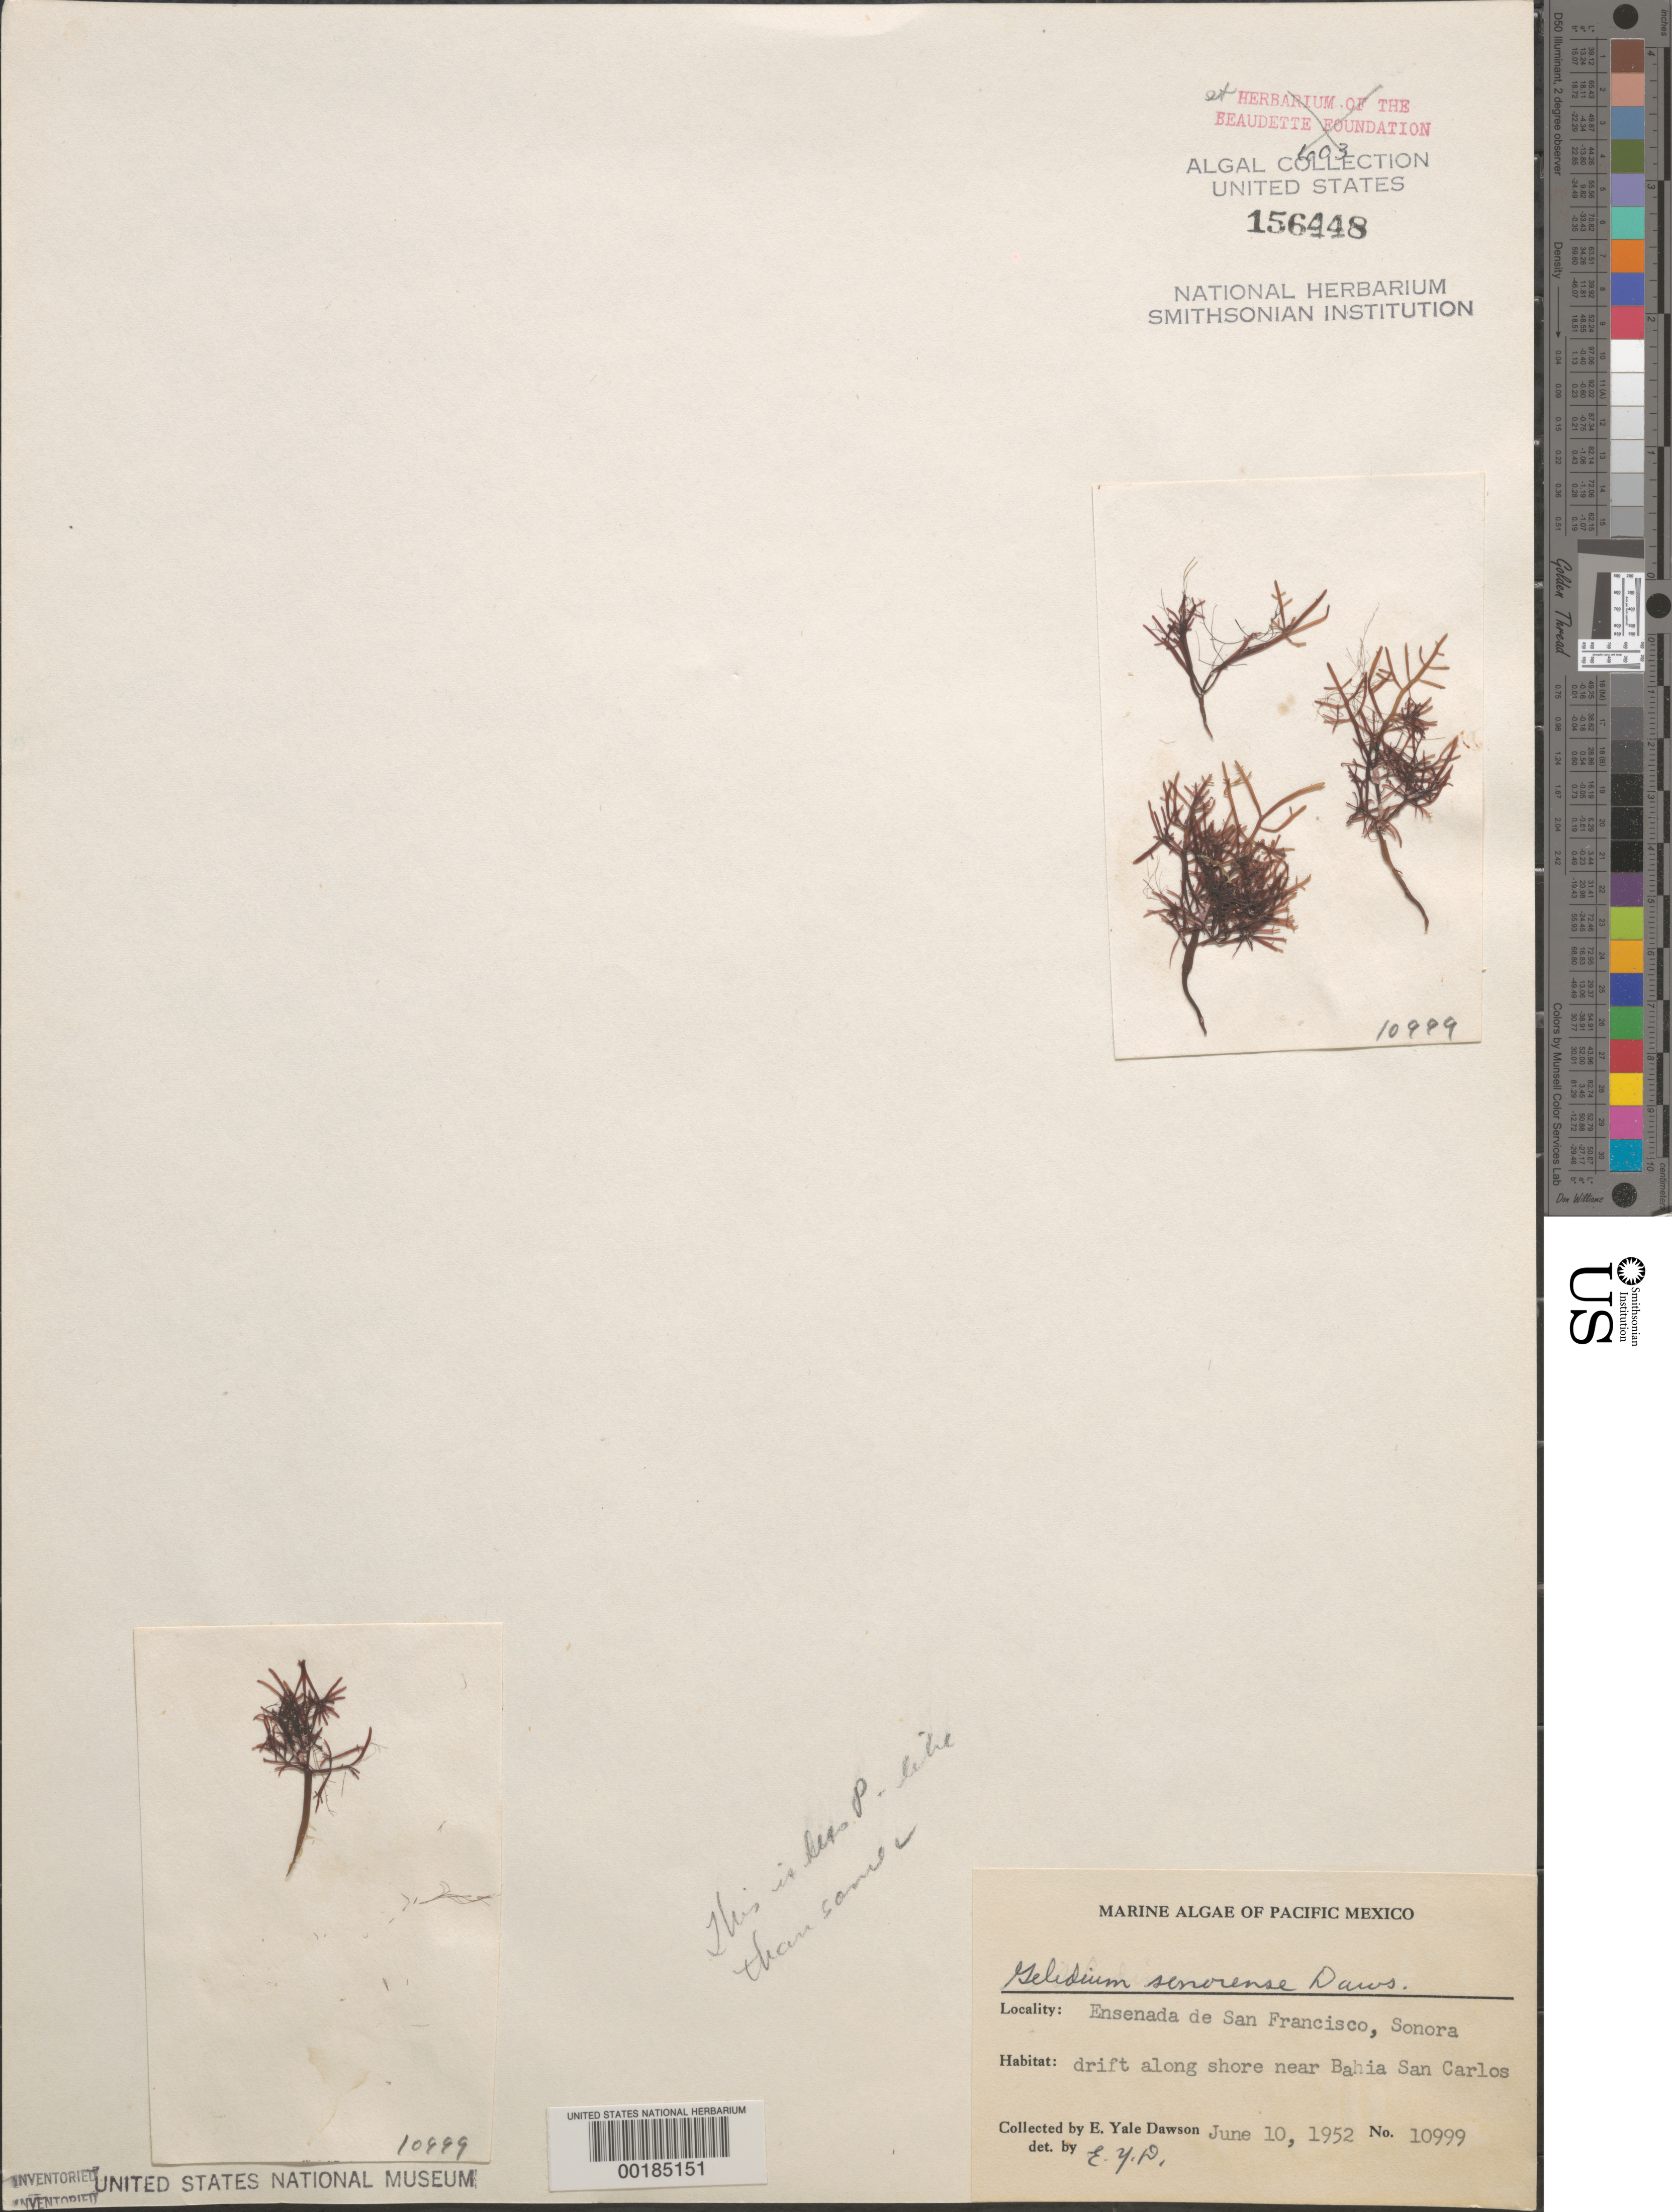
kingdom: Plantae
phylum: Rhodophyta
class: Florideophyceae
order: Gelidiales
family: Pterocladiaceae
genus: Pterocladia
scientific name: Pterocladia sonorense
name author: (E.Y. Dawson) J.G.Stewart & J.N. Norris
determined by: Algae name updating Project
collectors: E. Y. Dawson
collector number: EYD 10999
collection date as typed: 10 Jun 1952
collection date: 1952-06-10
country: Mexico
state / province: Sonora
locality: Ensenada de San Francisco, near Bahia San Carlos entrance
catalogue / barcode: US 156448